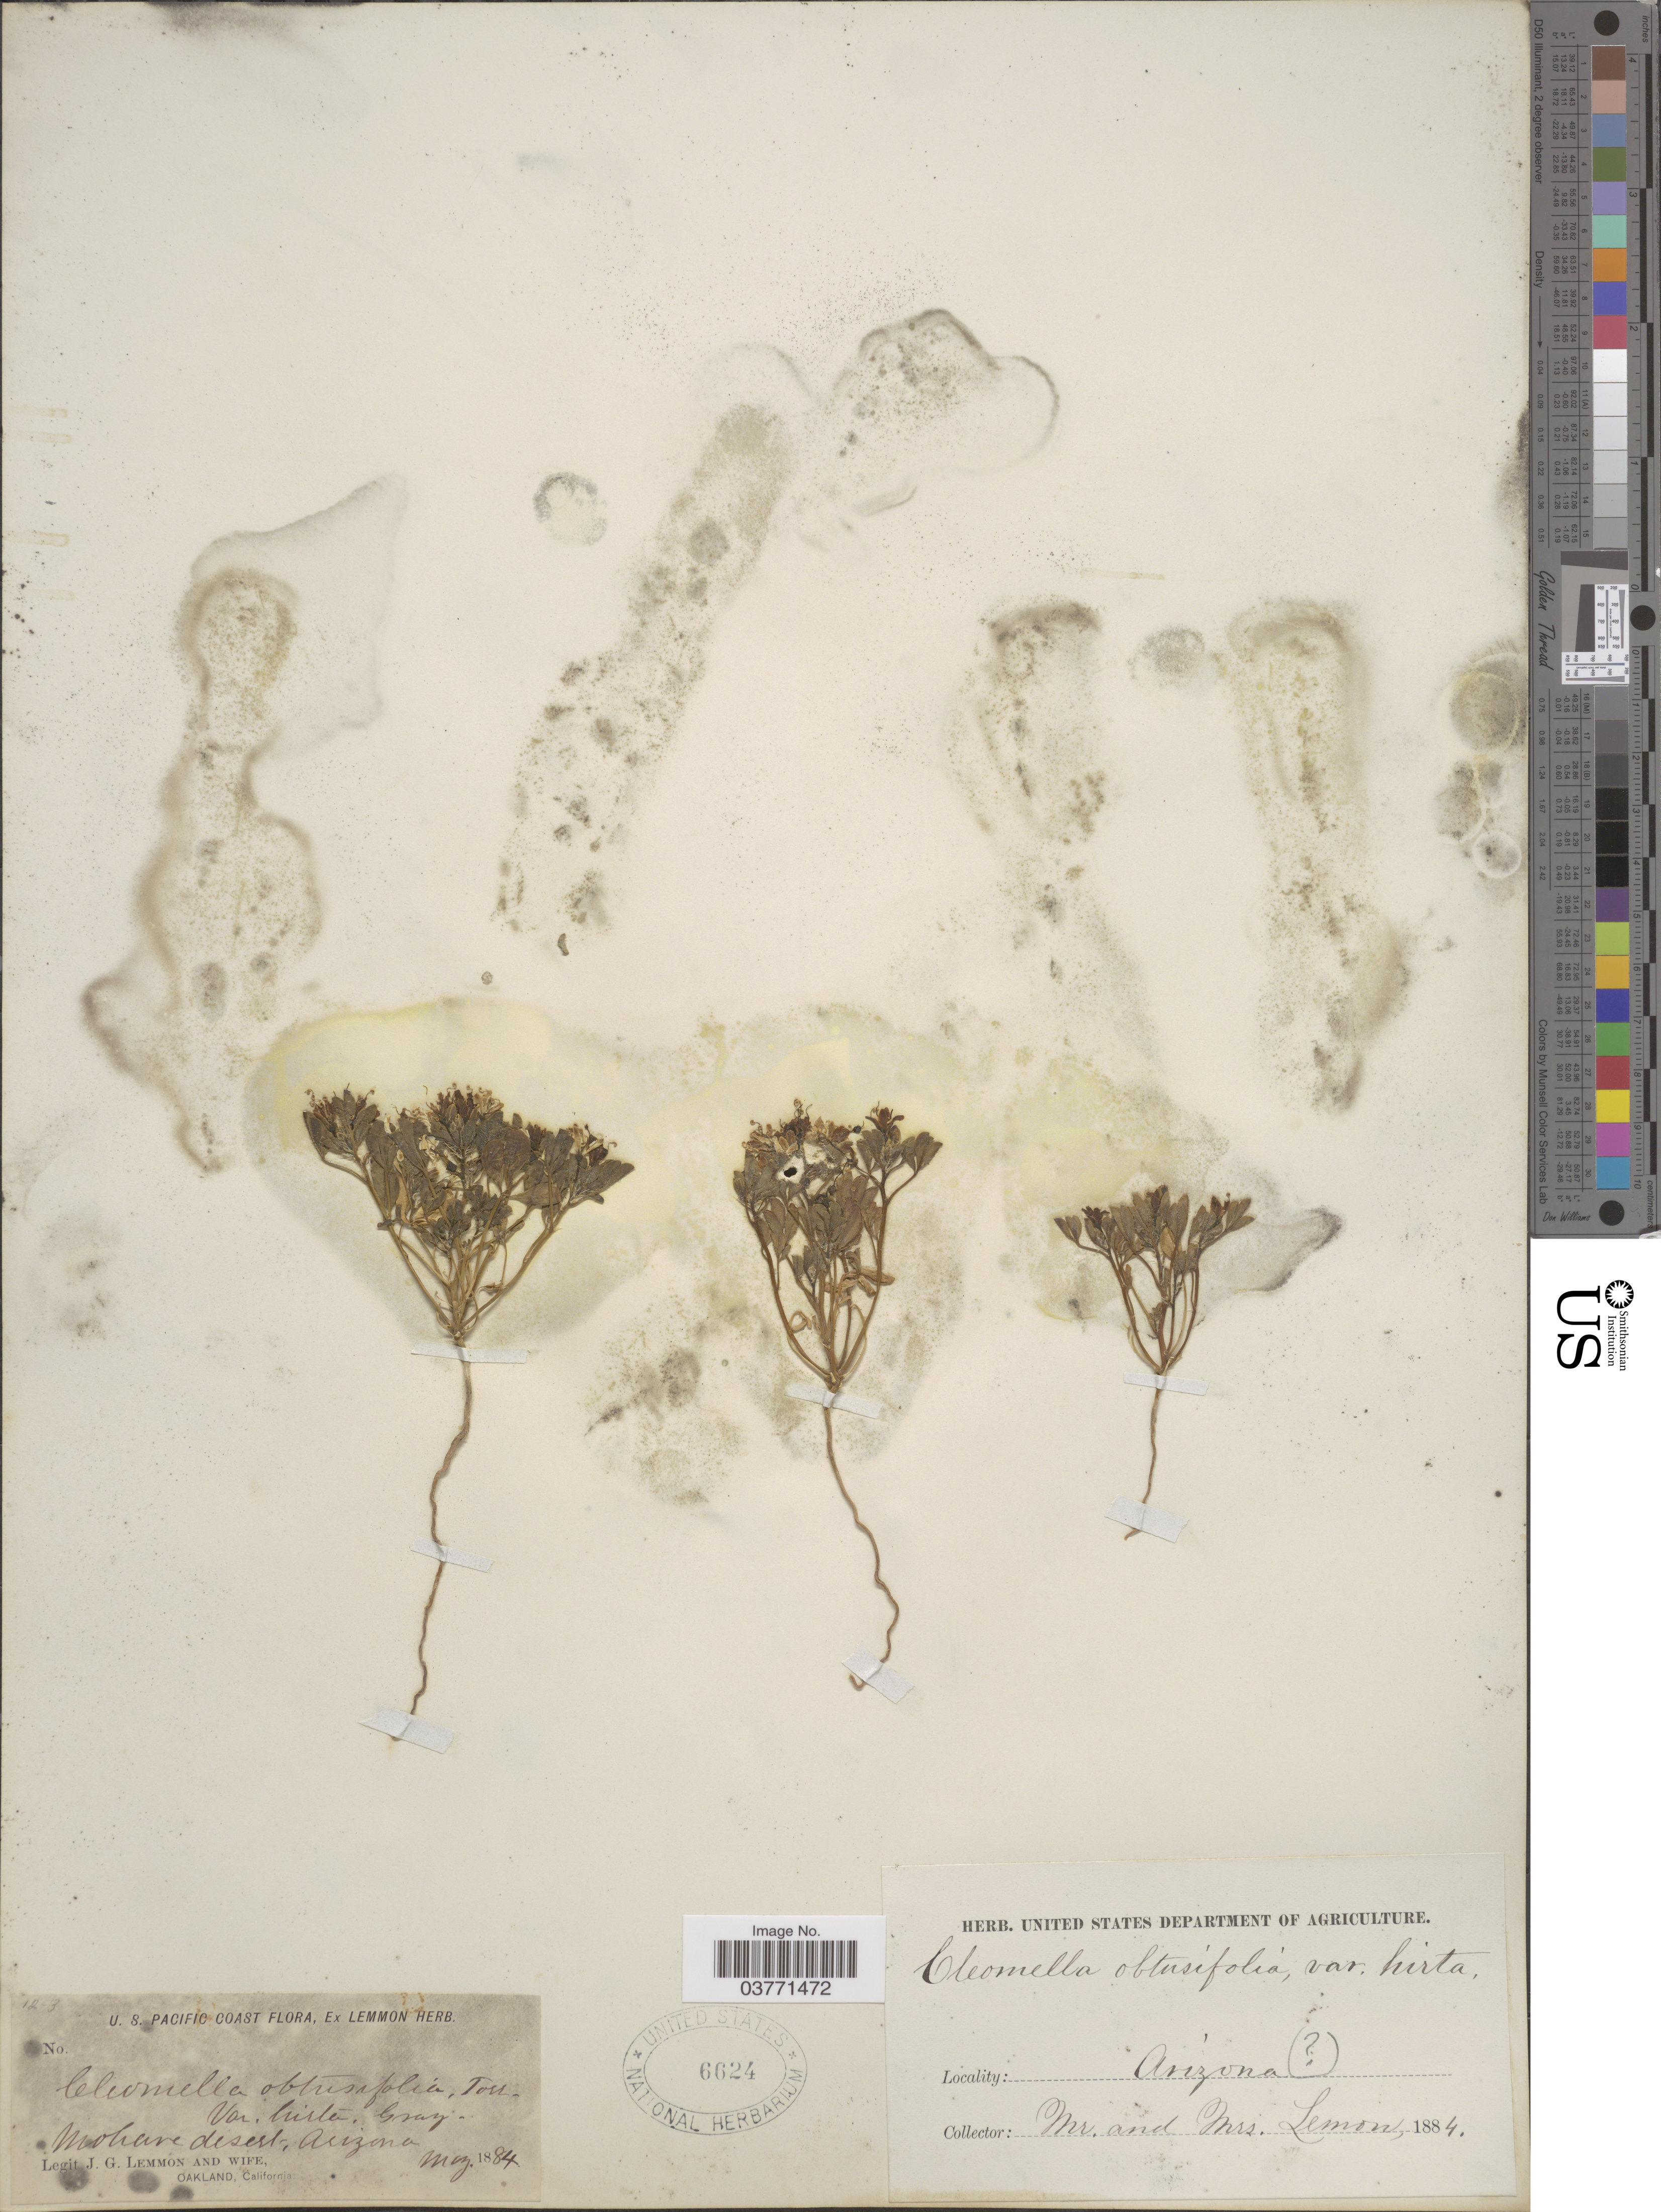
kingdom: Plantae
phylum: Tracheophyta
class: Magnoliopsida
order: Brassicales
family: Cleomaceae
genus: Cleomella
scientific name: Cleomella obtusifolia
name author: Torr. & Frém.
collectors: J. Lemmon & Mrs. J. G. Lemmon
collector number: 12-3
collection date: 1884-05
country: United States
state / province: Arizona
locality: U.S. Pacific coast. Mohave desert.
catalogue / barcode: US 6624